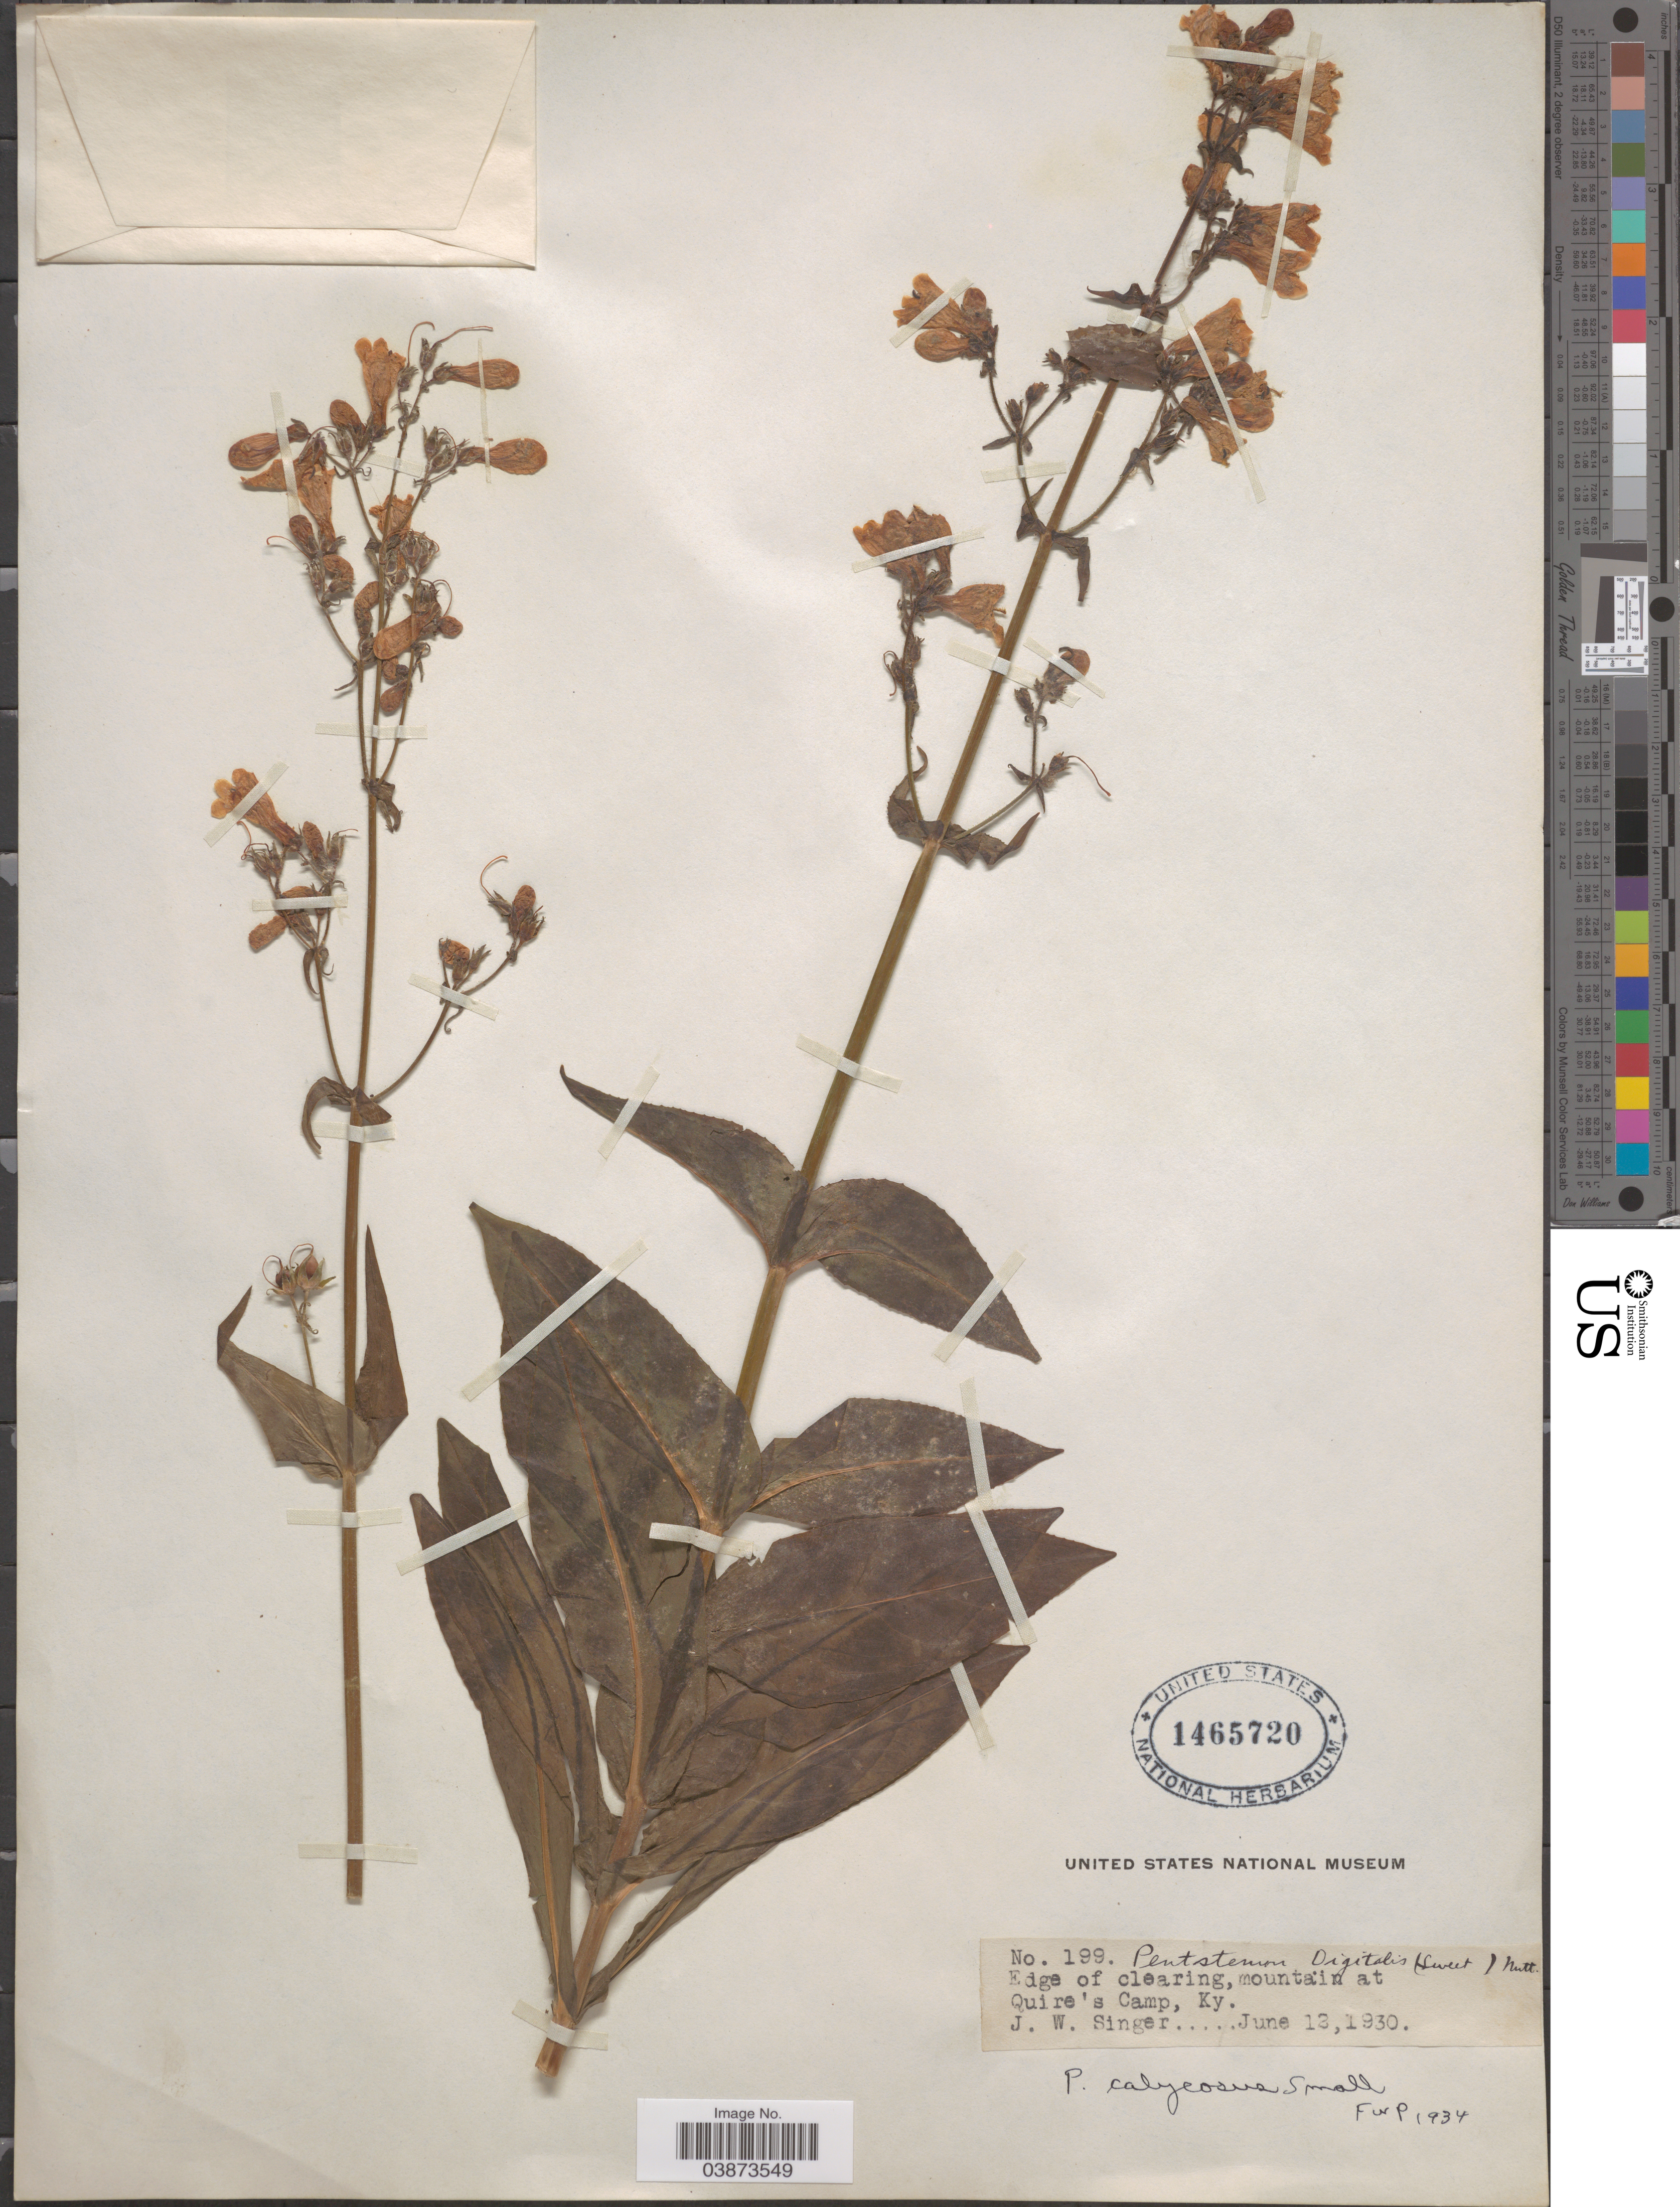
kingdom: Plantae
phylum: Tracheophyta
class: Magnoliopsida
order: Lamiales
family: Plantaginaceae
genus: Penstemon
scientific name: Penstemon calycosus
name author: Small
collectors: J. EW. Singer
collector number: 199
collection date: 1930-06-12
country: United States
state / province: Kentucky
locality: Mountain at Quire's Camp.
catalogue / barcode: US 1465720